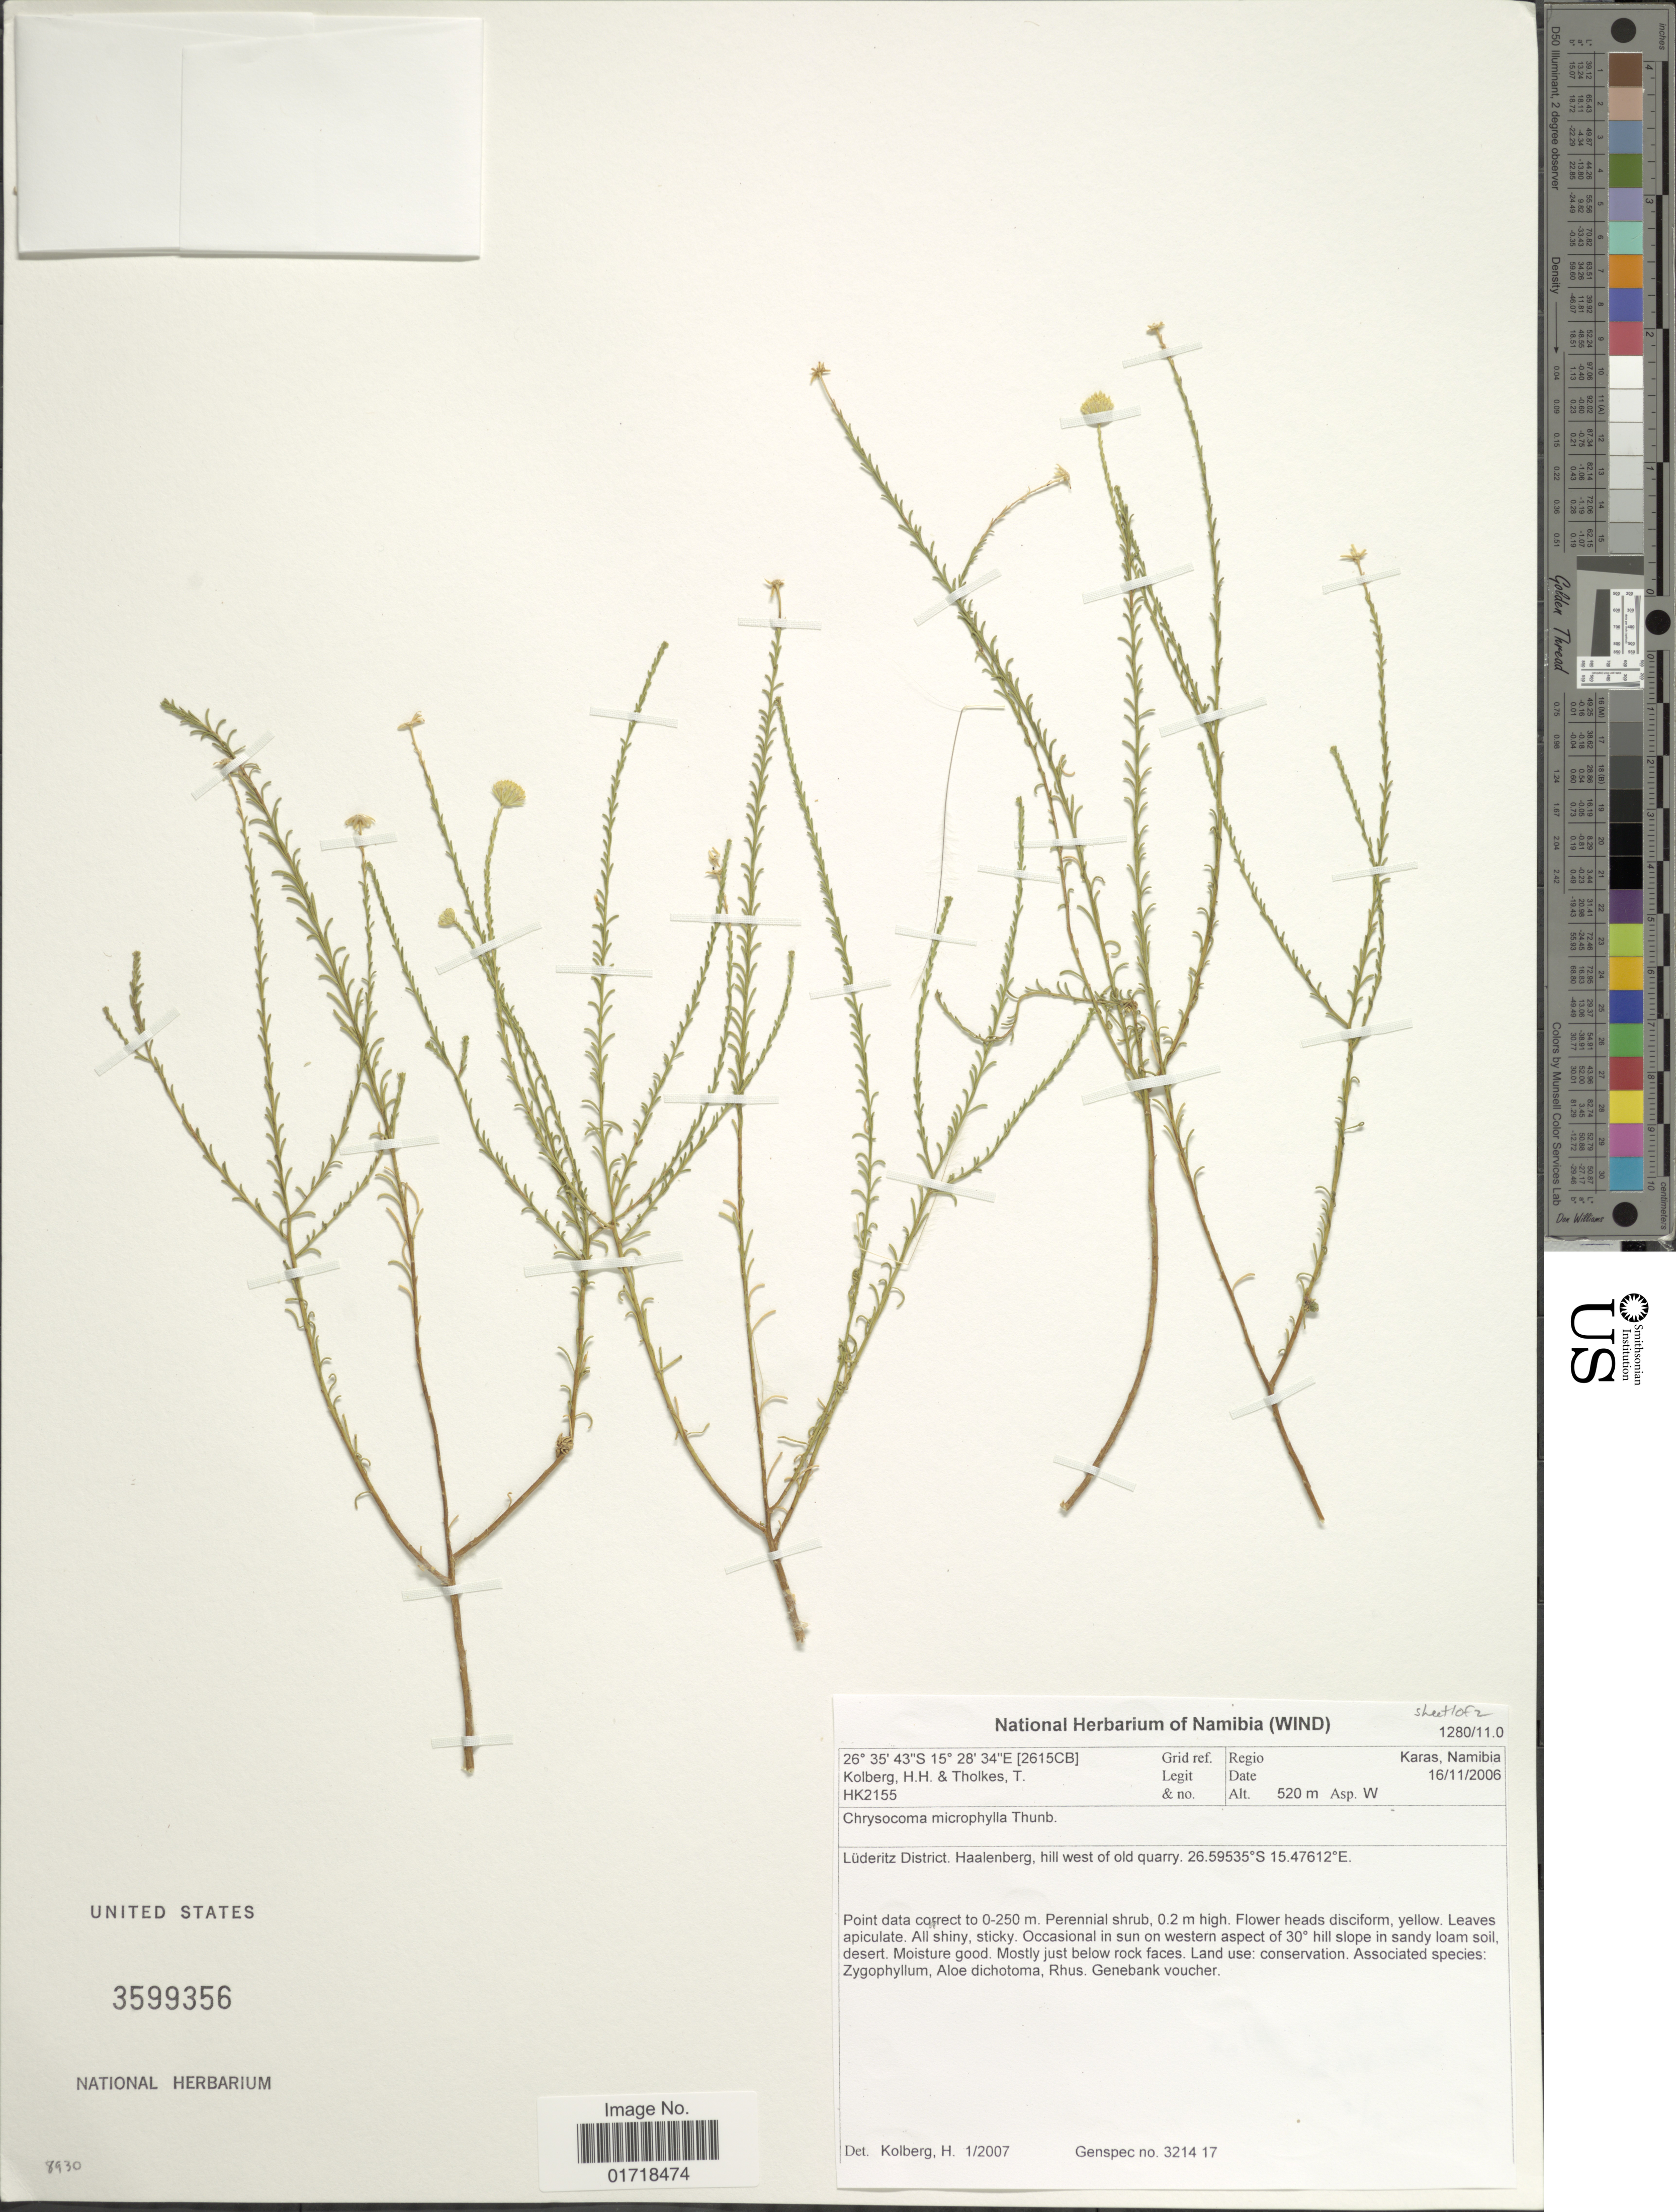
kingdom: Plantae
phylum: Tracheophyta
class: Magnoliopsida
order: Asterales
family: Asteraceae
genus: Chrysocoma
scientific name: Chrysocoma microphylla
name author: Thunb.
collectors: H. H. Kolberg & T. Tholkes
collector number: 2155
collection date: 2006-11-16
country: Namibia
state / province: Karas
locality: Luderitz, District, Haalenberg, hill west of old Quarry.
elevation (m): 520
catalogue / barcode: US 3599356